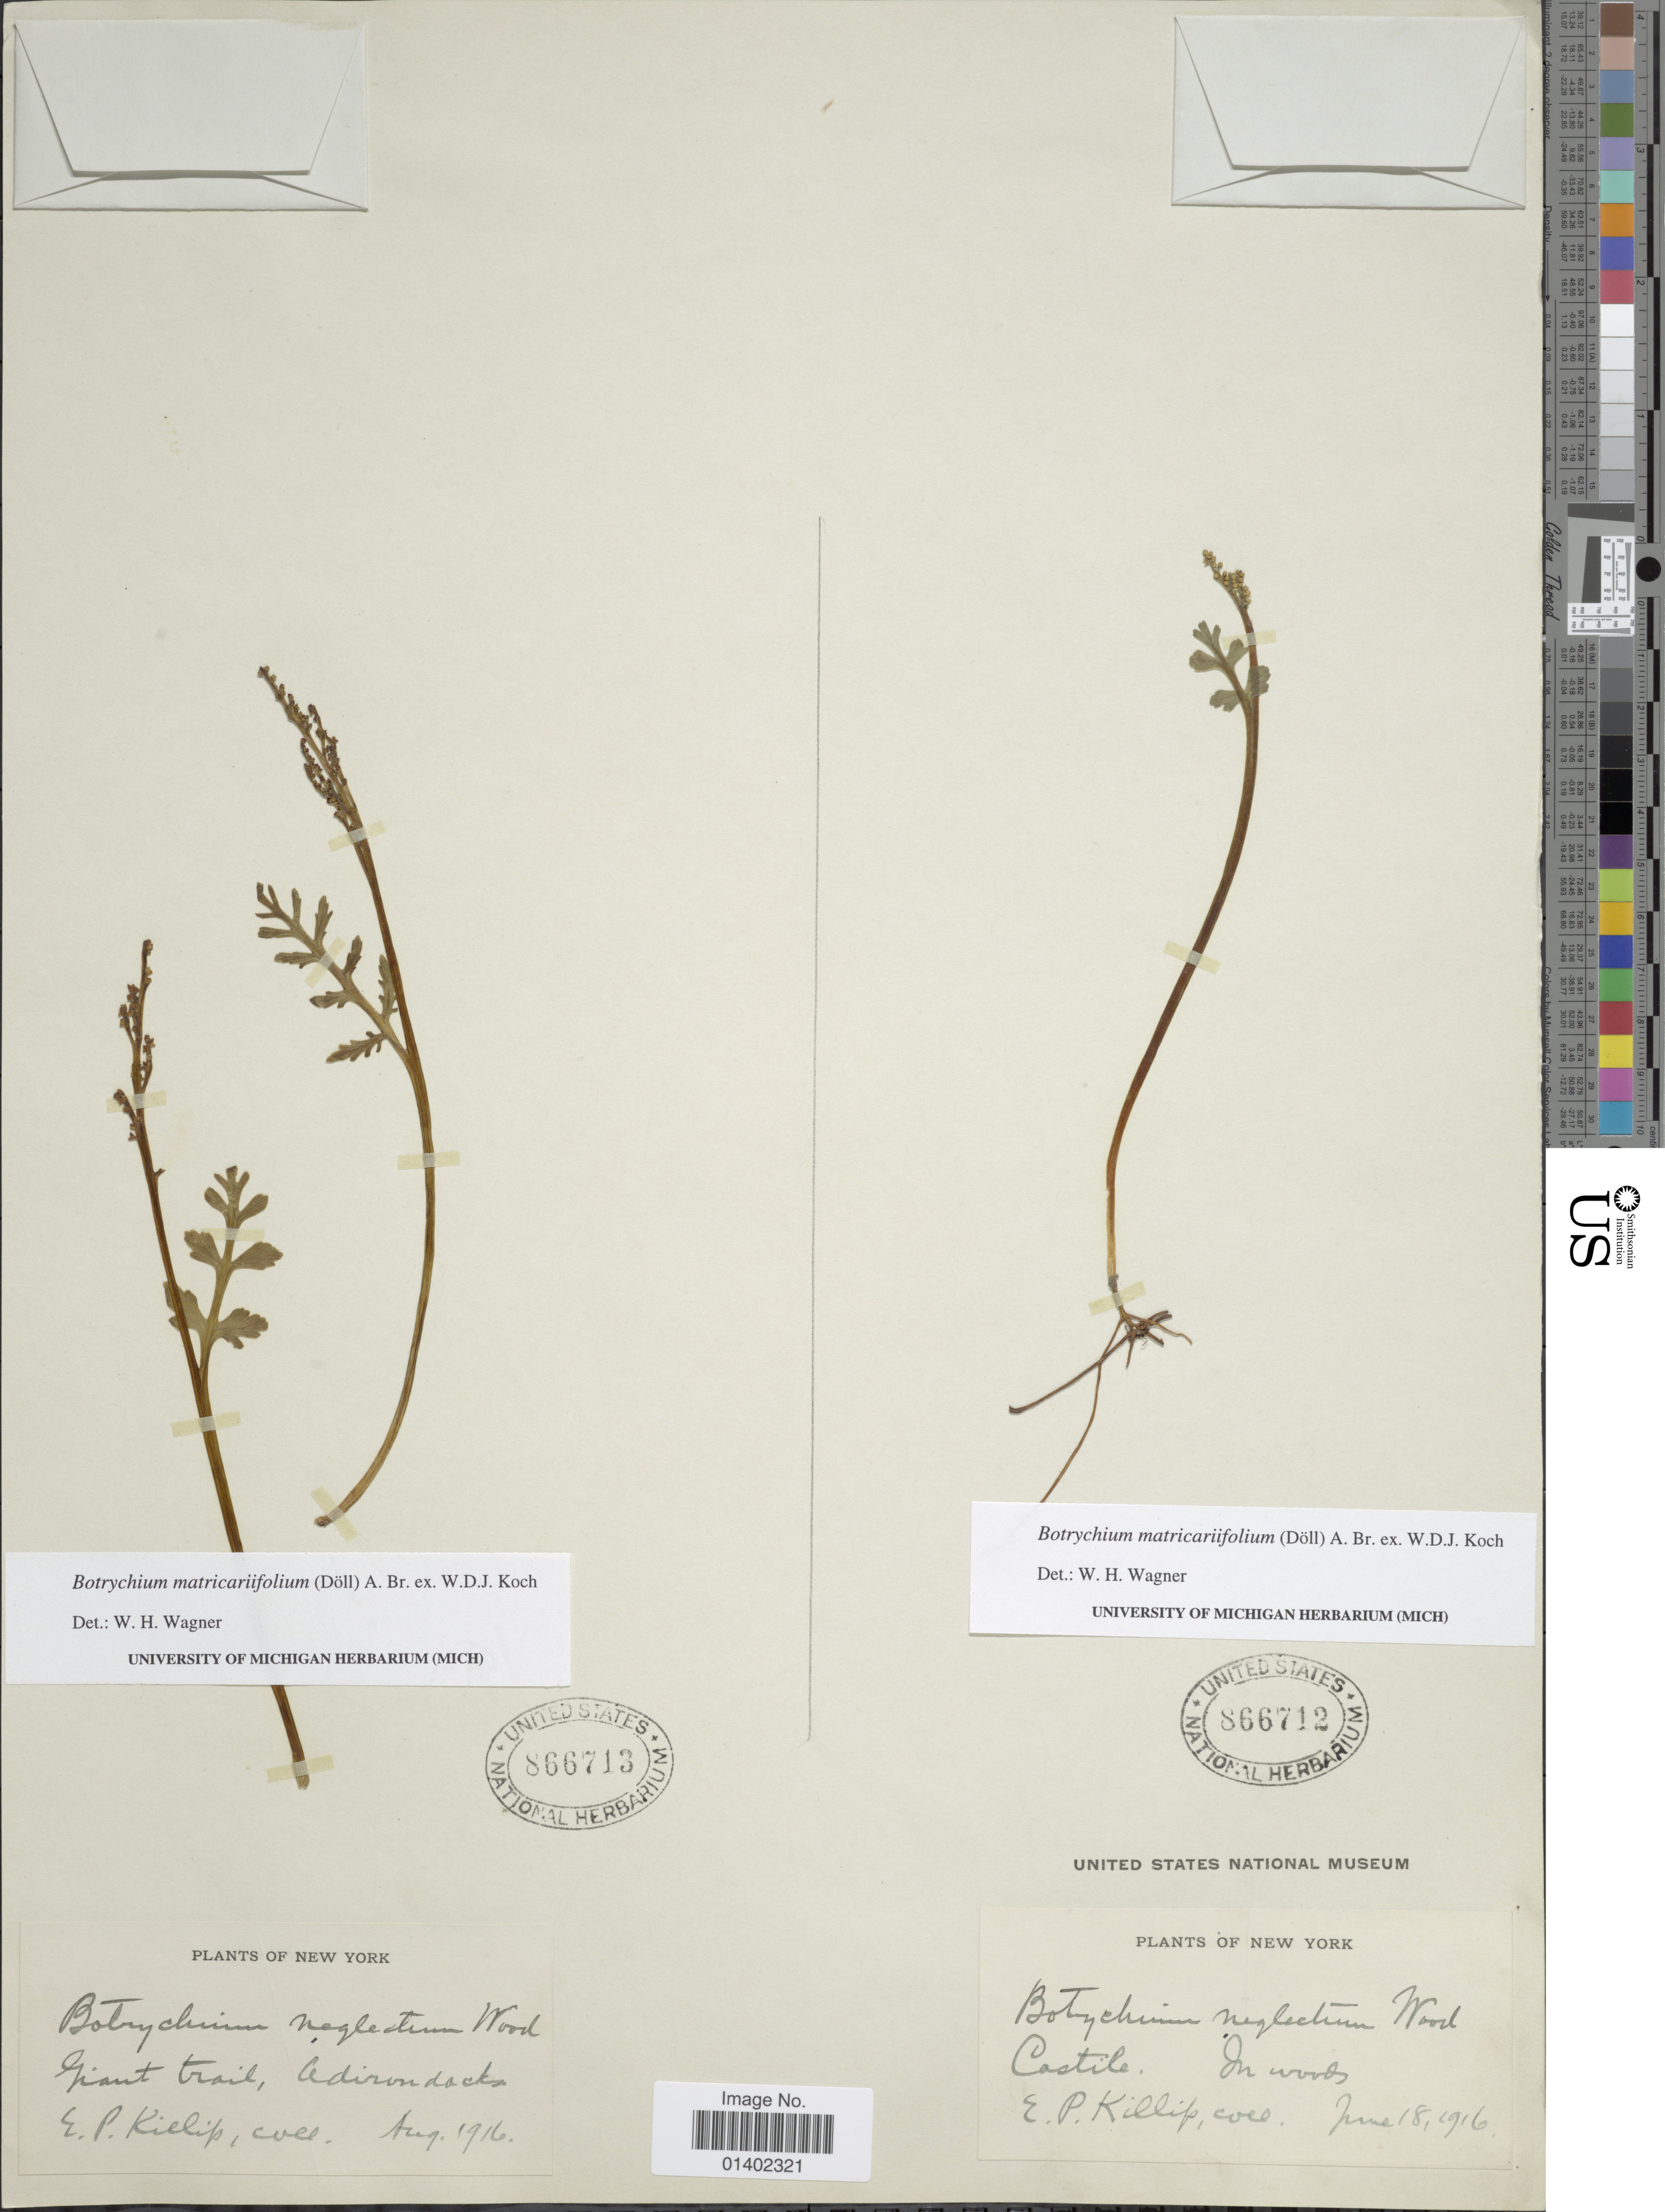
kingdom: Plantae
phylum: Tracheophyta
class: Polypodiopsida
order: Ophioglossales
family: Ophioglossaceae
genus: Botrychium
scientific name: Botrychium matricariifolium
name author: (A. Braun ex Dowell) A. Braun ex Koch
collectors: E. P. Killip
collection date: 1916-06-18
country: United States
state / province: New York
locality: Castile, In woods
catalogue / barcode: US 866712-2